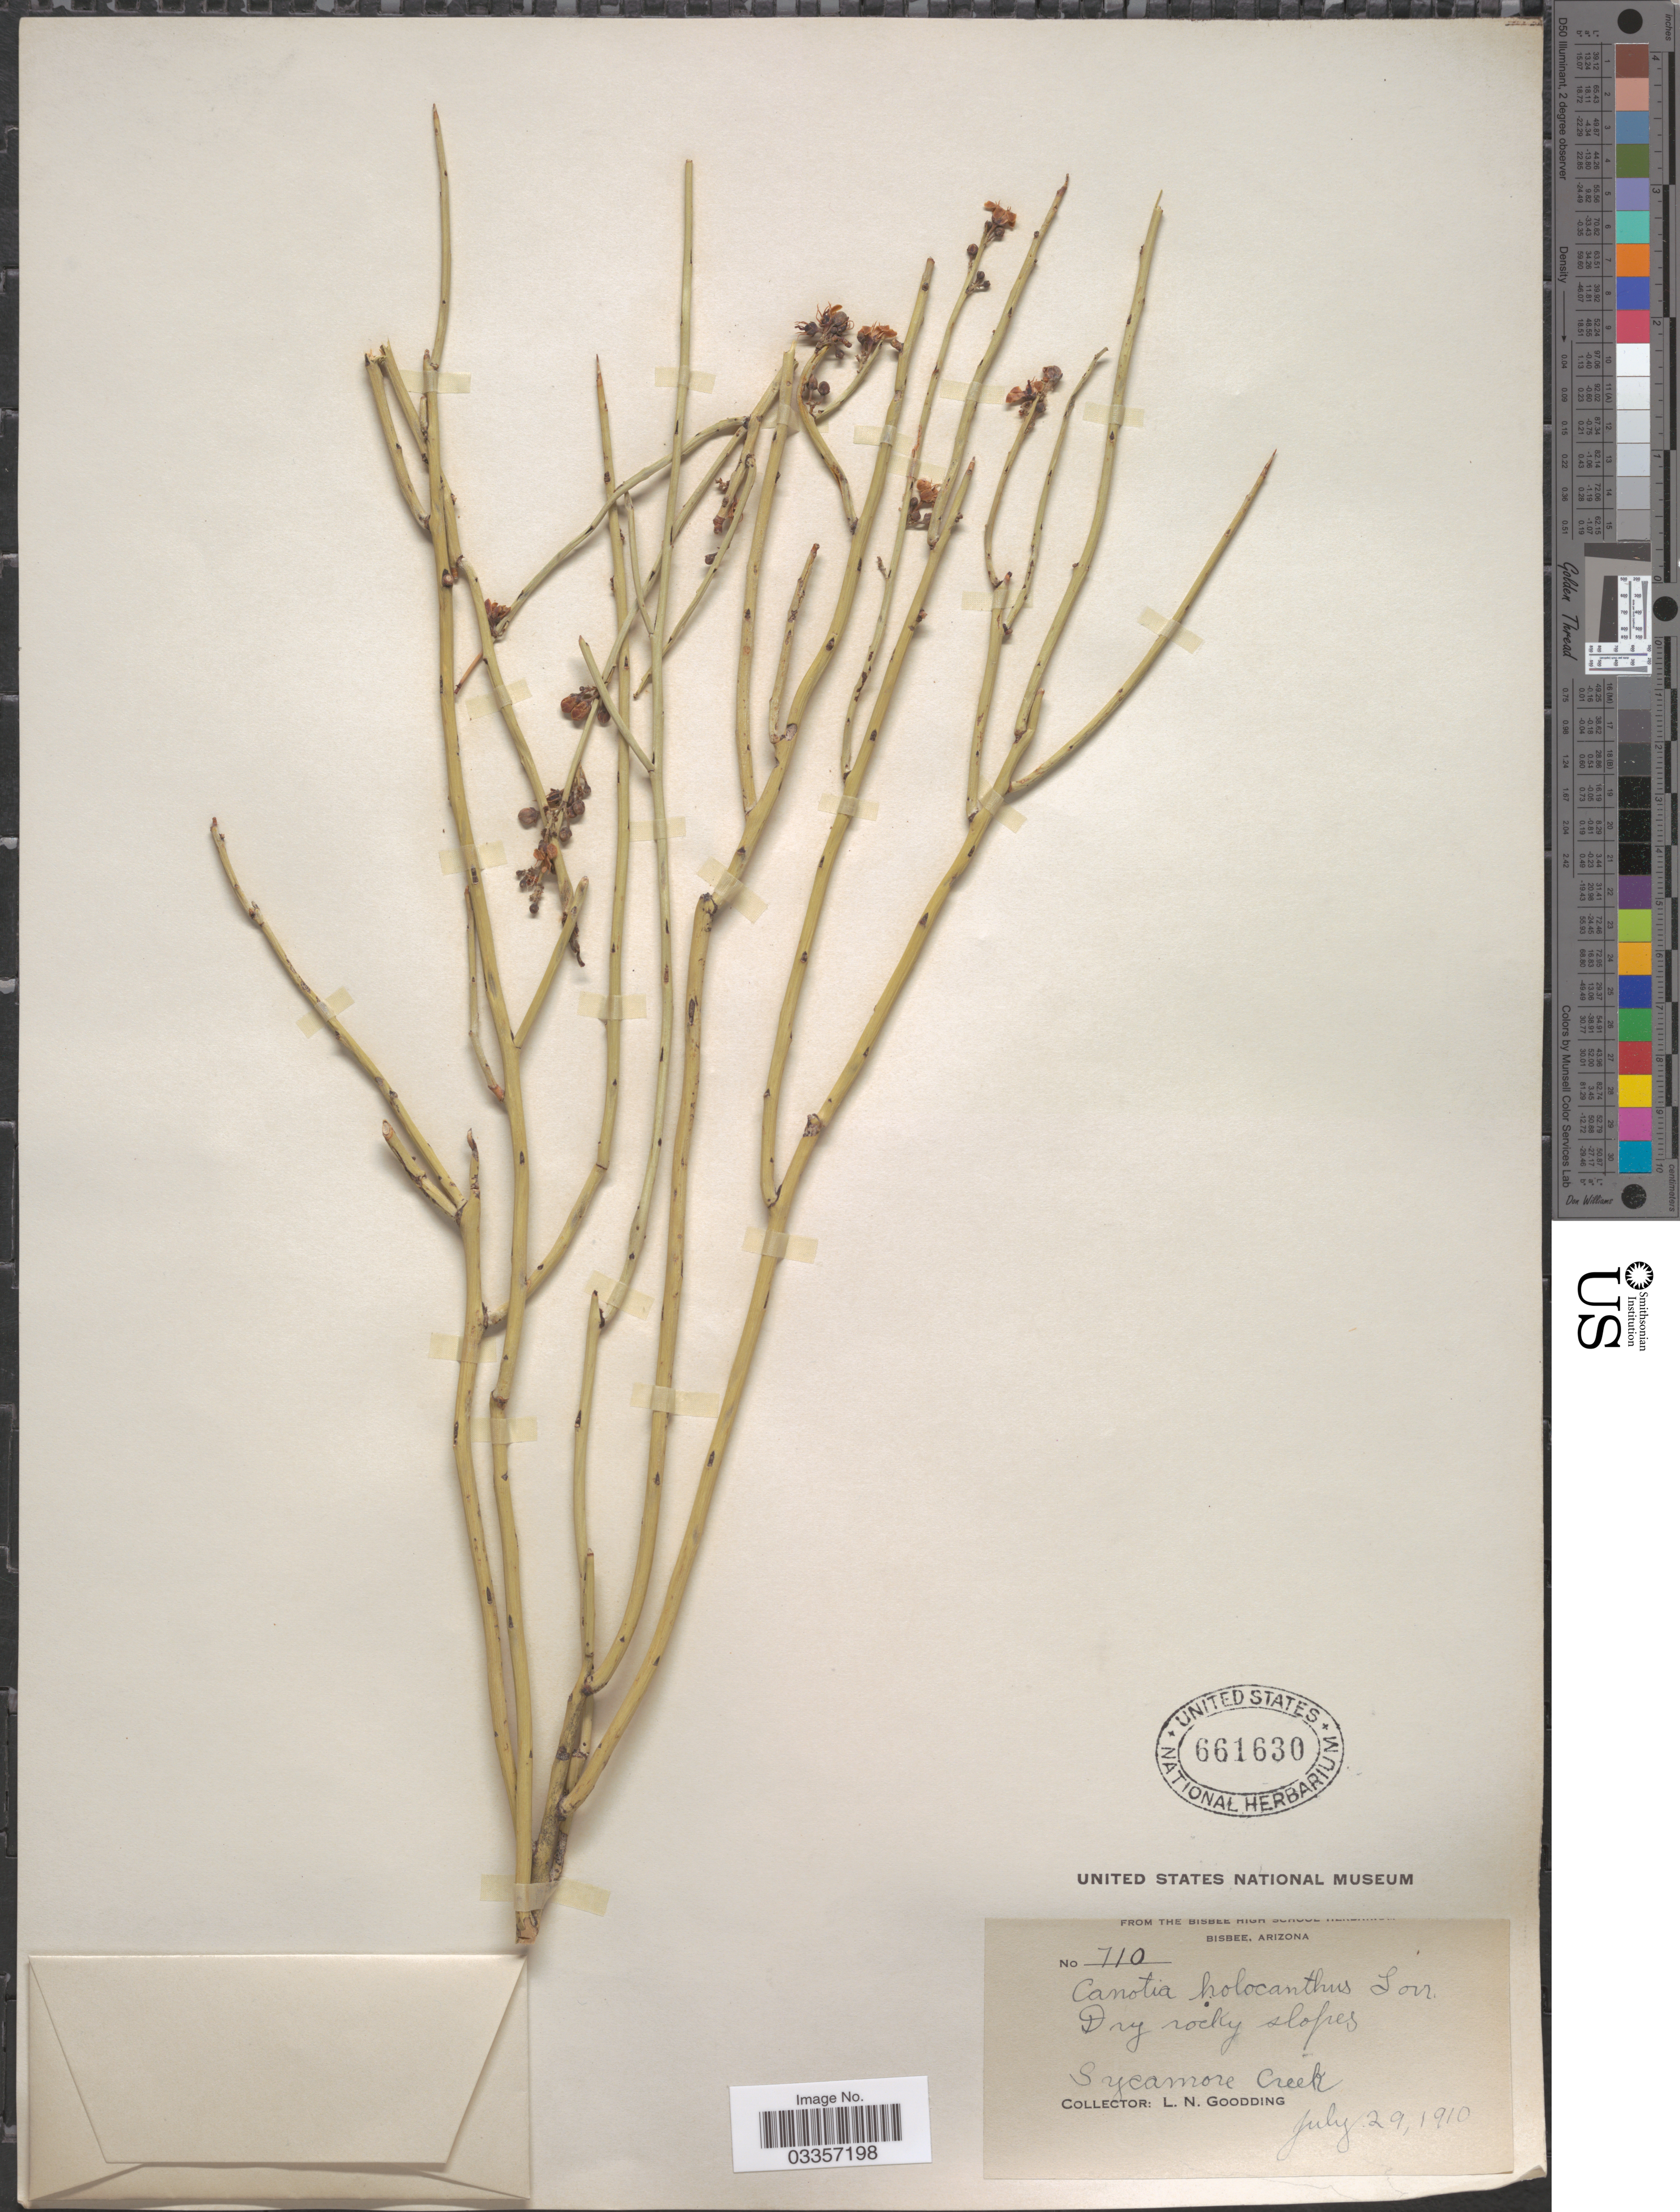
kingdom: Plantae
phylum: Tracheophyta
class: Magnoliopsida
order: Celastrales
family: Celastraceae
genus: Canotia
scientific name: Canotia holacantha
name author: Torr.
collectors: L. N. Goodding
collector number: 710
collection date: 1910-07-29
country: United States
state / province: Arizona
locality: Sycamore Creek.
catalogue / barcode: US 661630